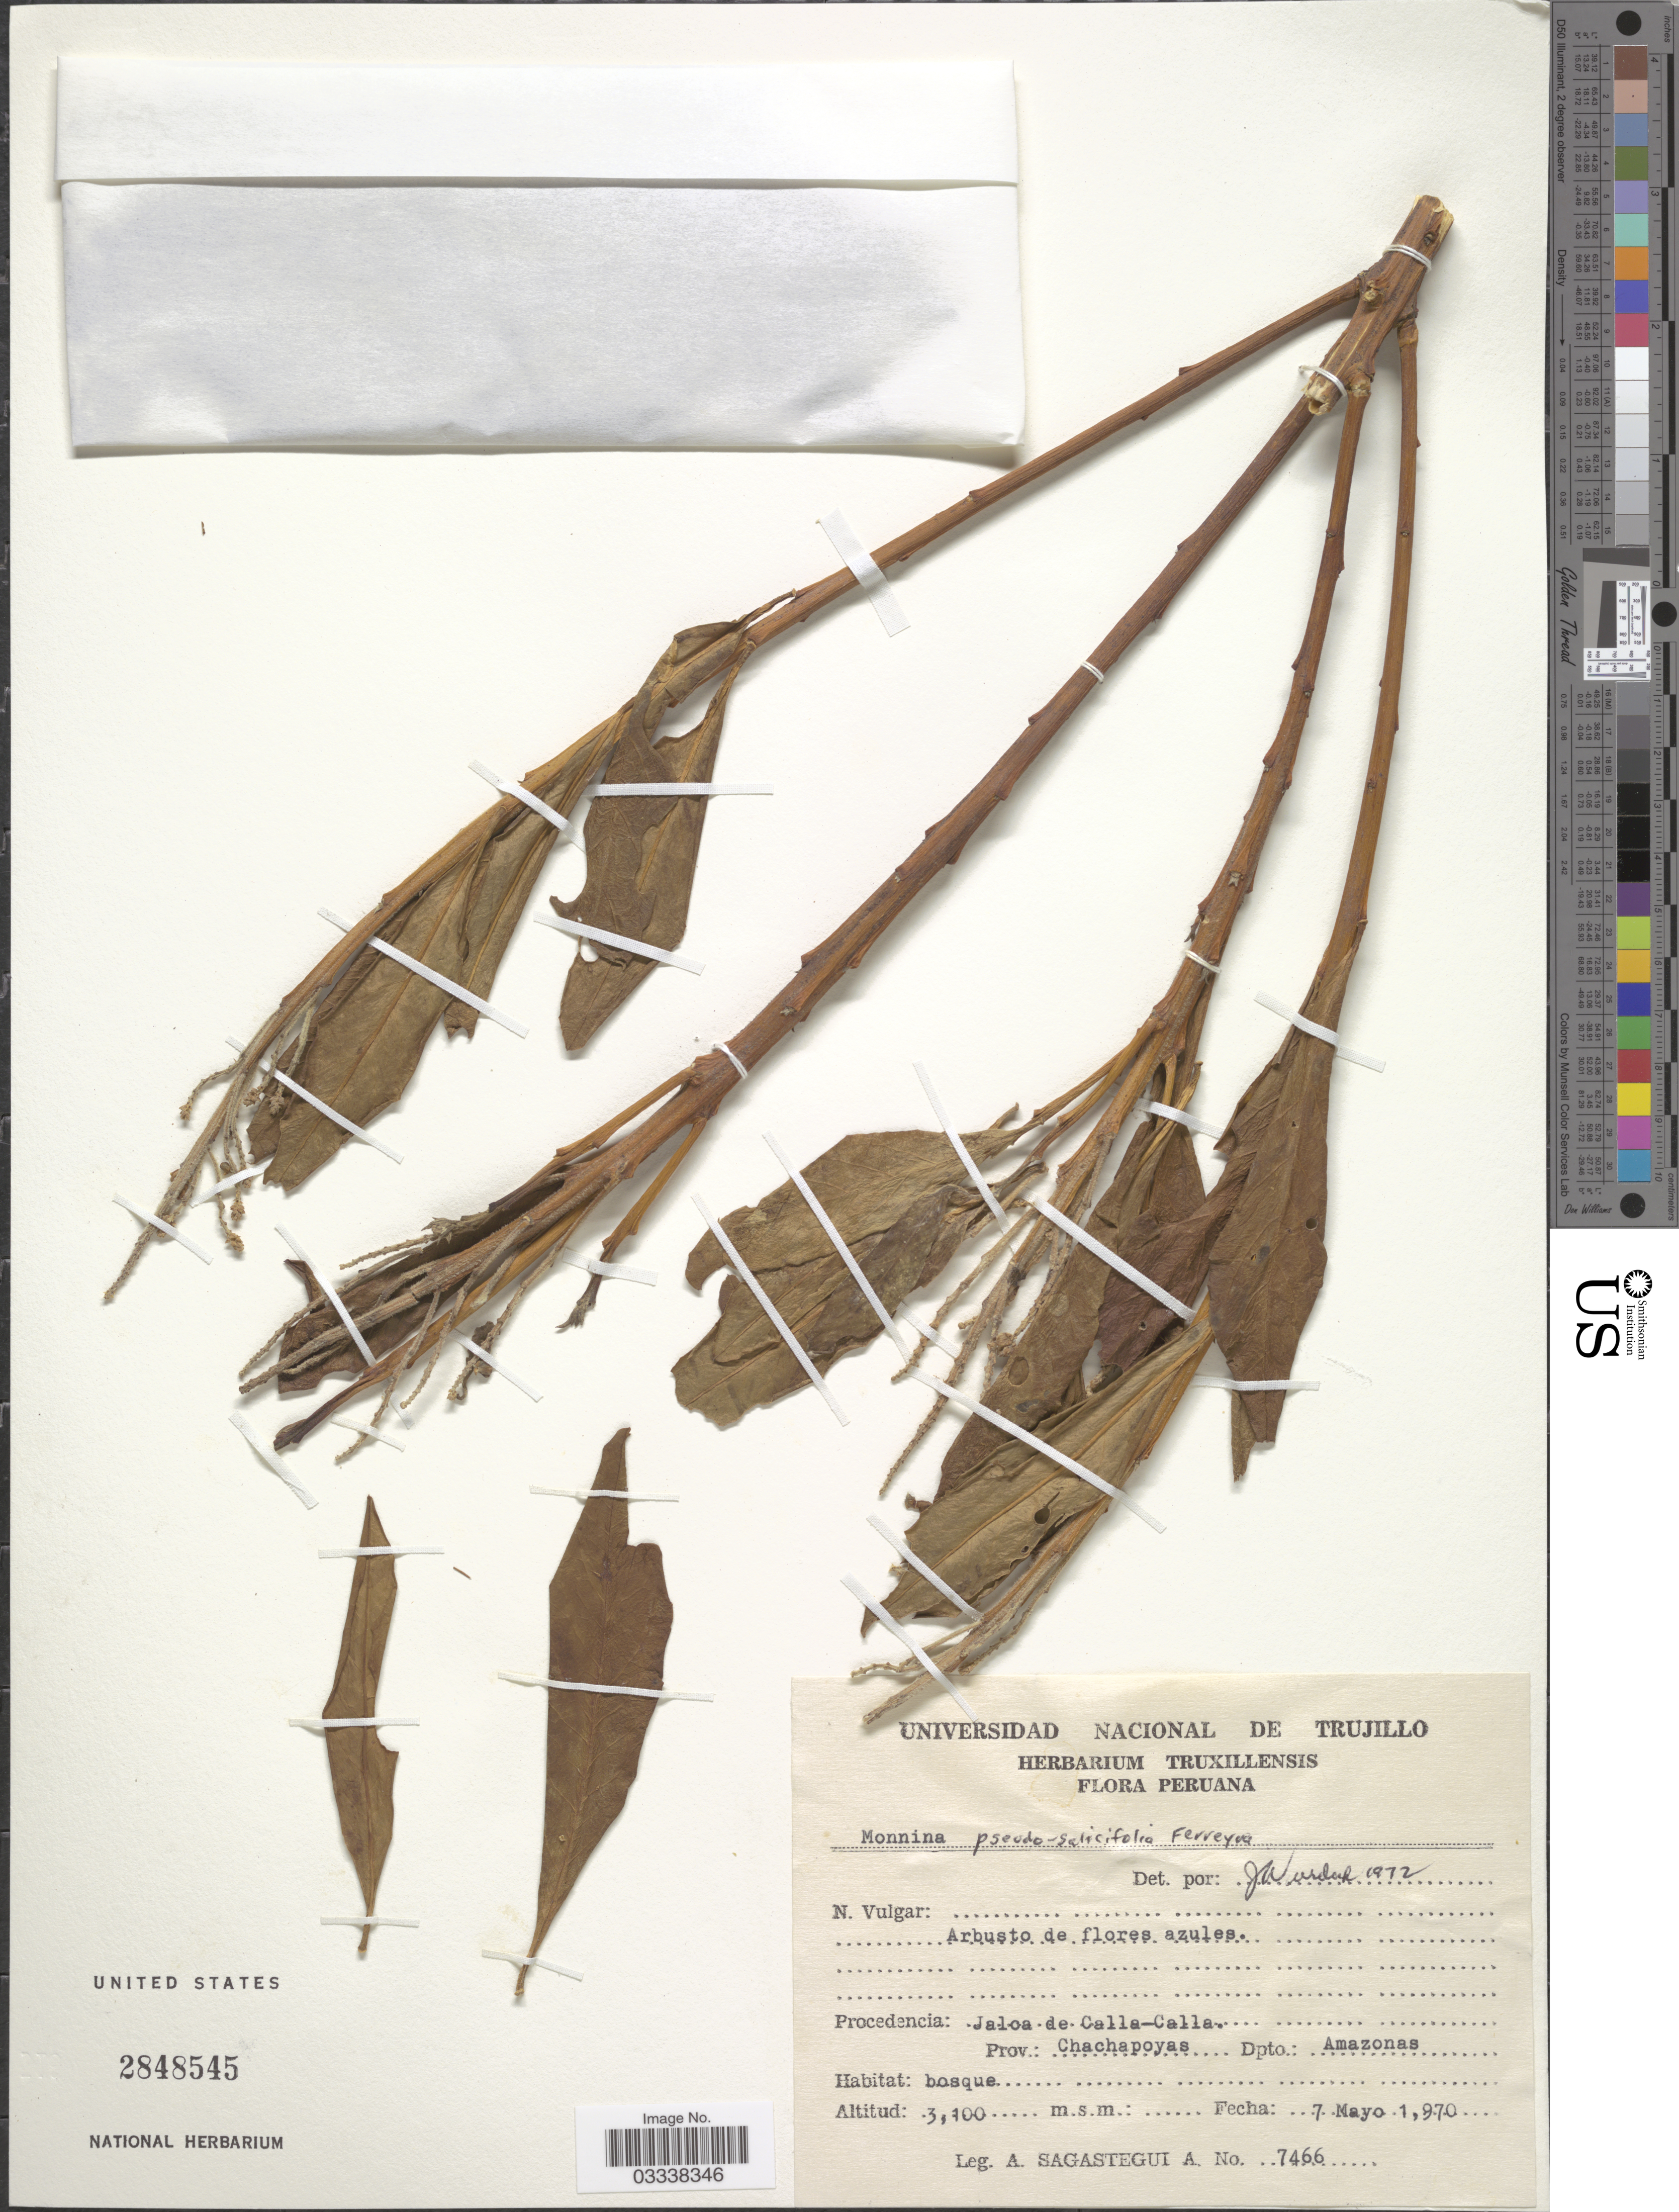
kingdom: Plantae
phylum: Tracheophyta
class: Magnoliopsida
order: Fabales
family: Polygalaceae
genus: Monnina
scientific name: Monnina pseudosalicifolia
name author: Ferreyra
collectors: A. Sagástegui A.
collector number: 7466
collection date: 1970-05-07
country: Peru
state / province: Amazonas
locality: Jaloa de Calla-Calla. Prov.: Chachapoyas, Dpto.: Amazonas.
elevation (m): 3100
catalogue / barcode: US 2848545